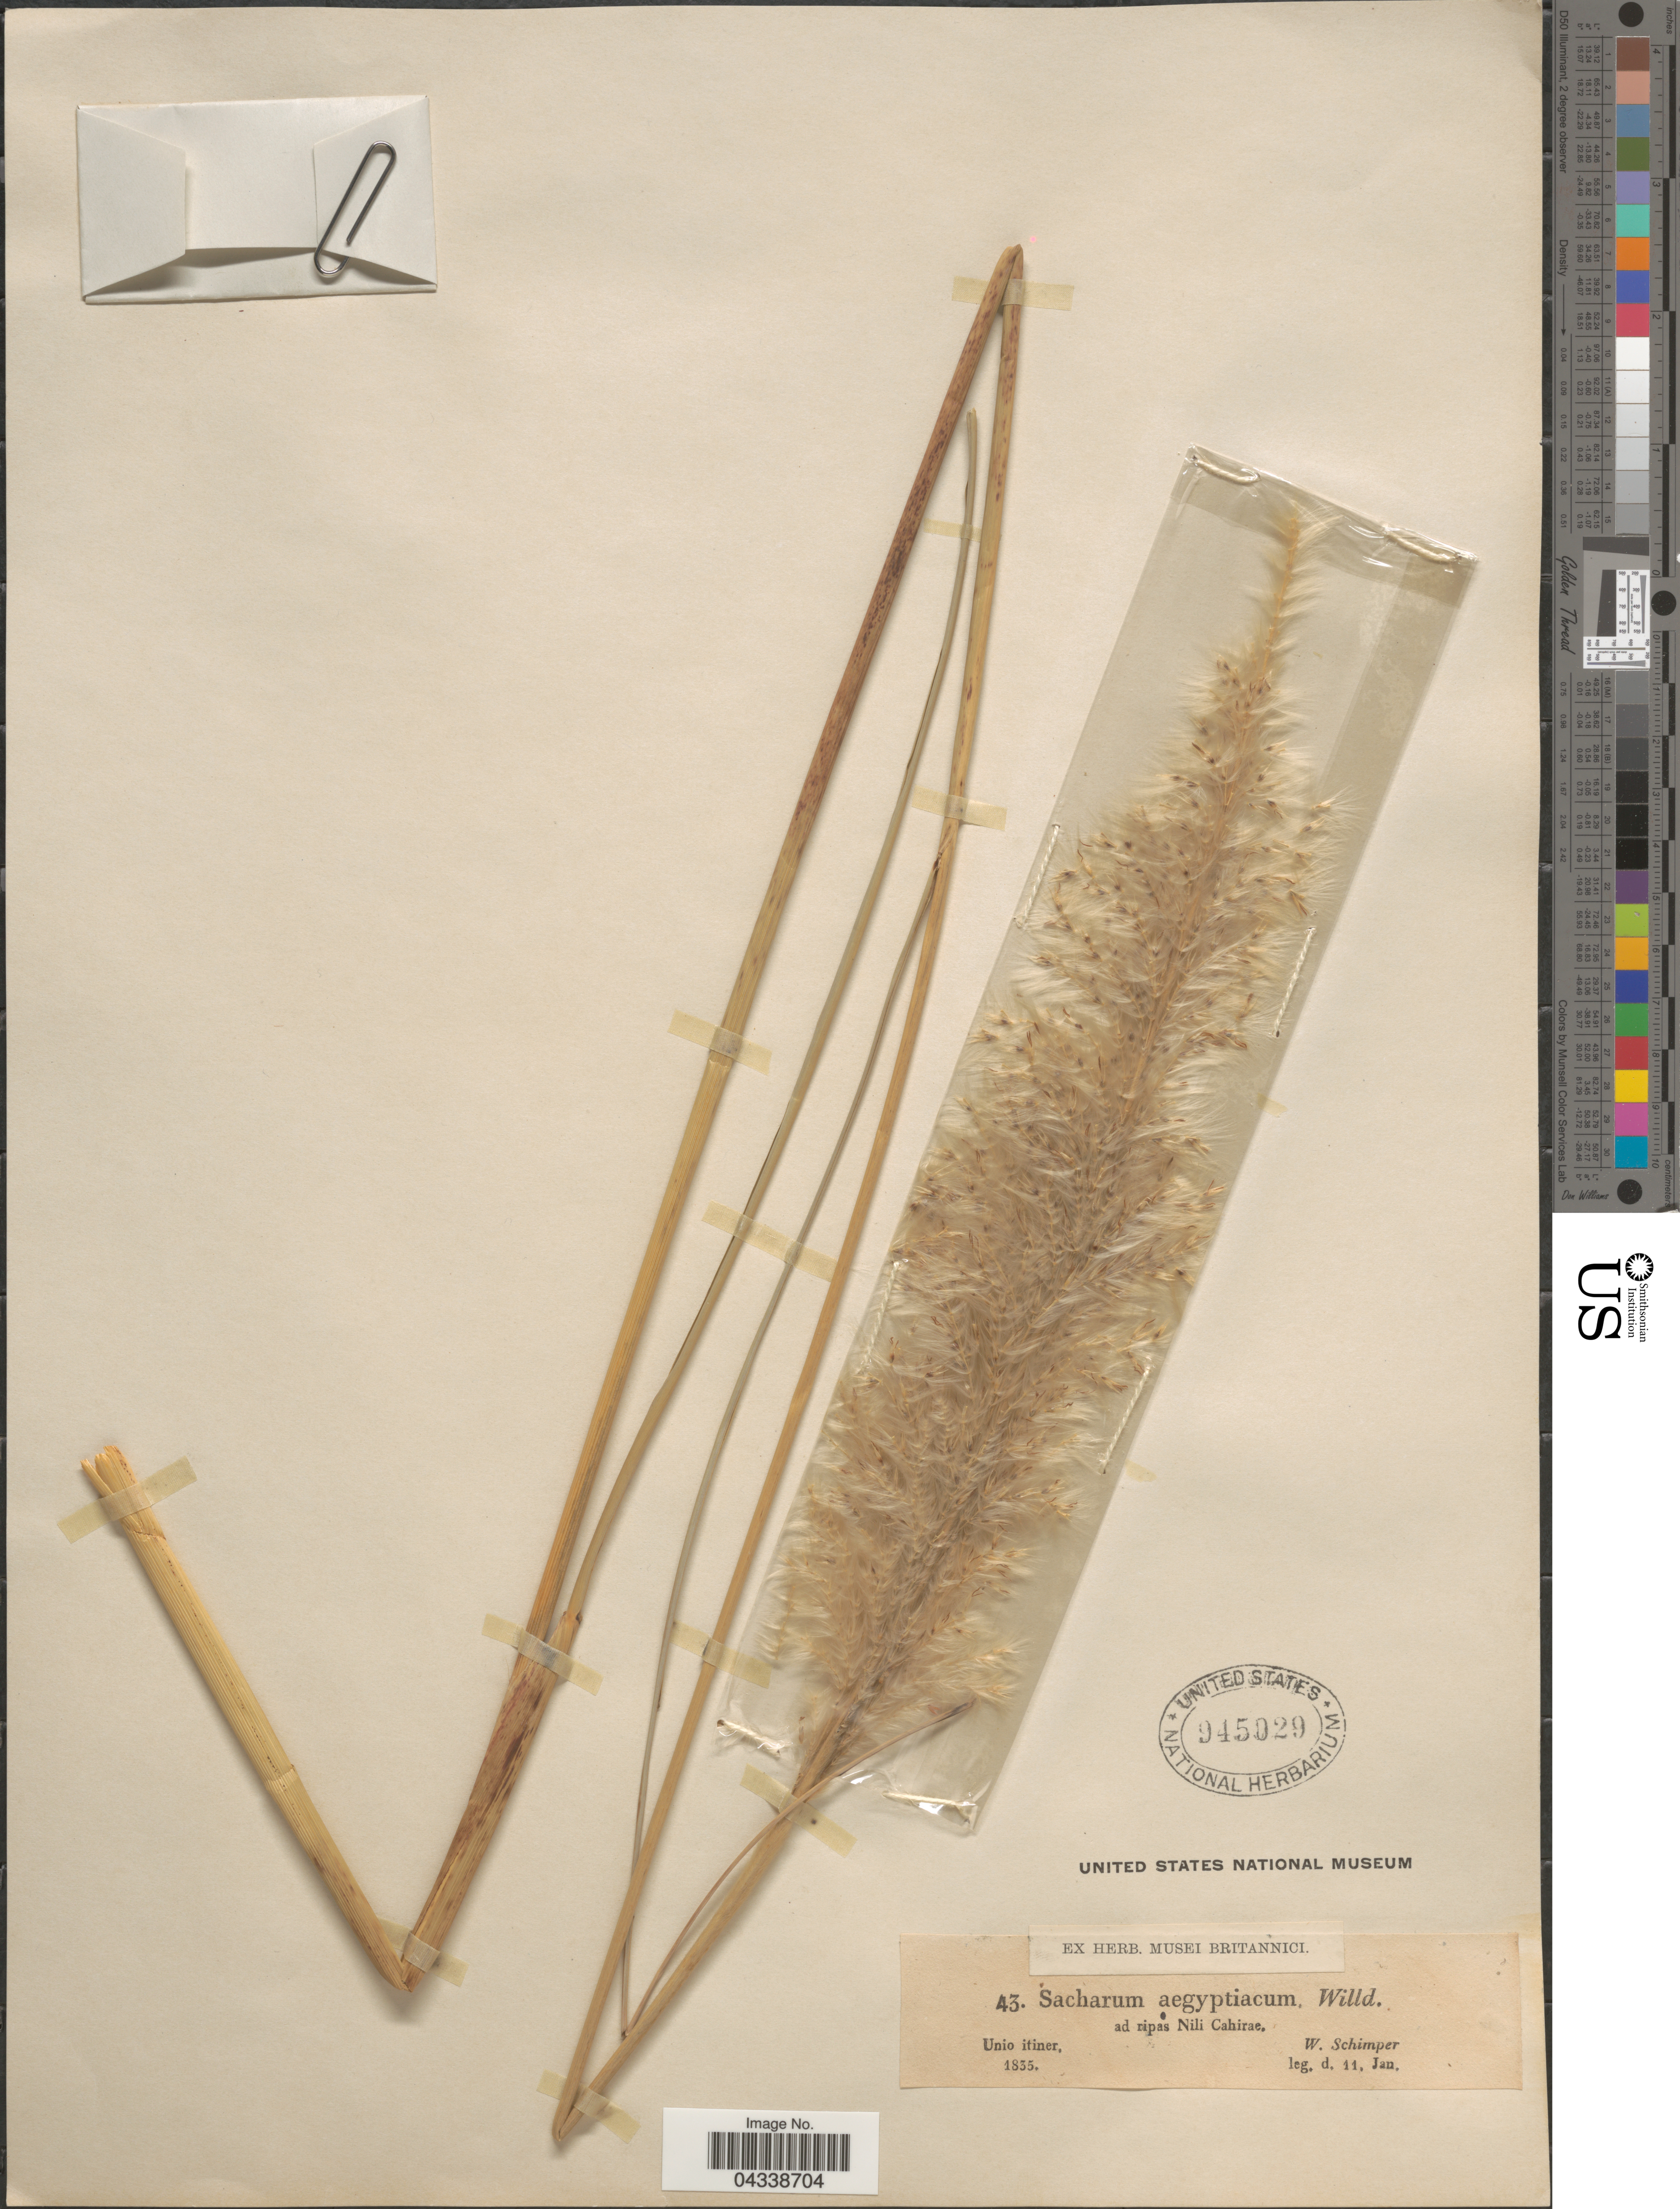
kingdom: Plantae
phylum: Tracheophyta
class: Liliopsida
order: Poales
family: Poaceae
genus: Saccharum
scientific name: Saccharum spontaneum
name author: L.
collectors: W. Schimper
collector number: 43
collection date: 1835-01-11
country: Egypt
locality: Ad ripas Nili Cahirae.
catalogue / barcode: US 945029